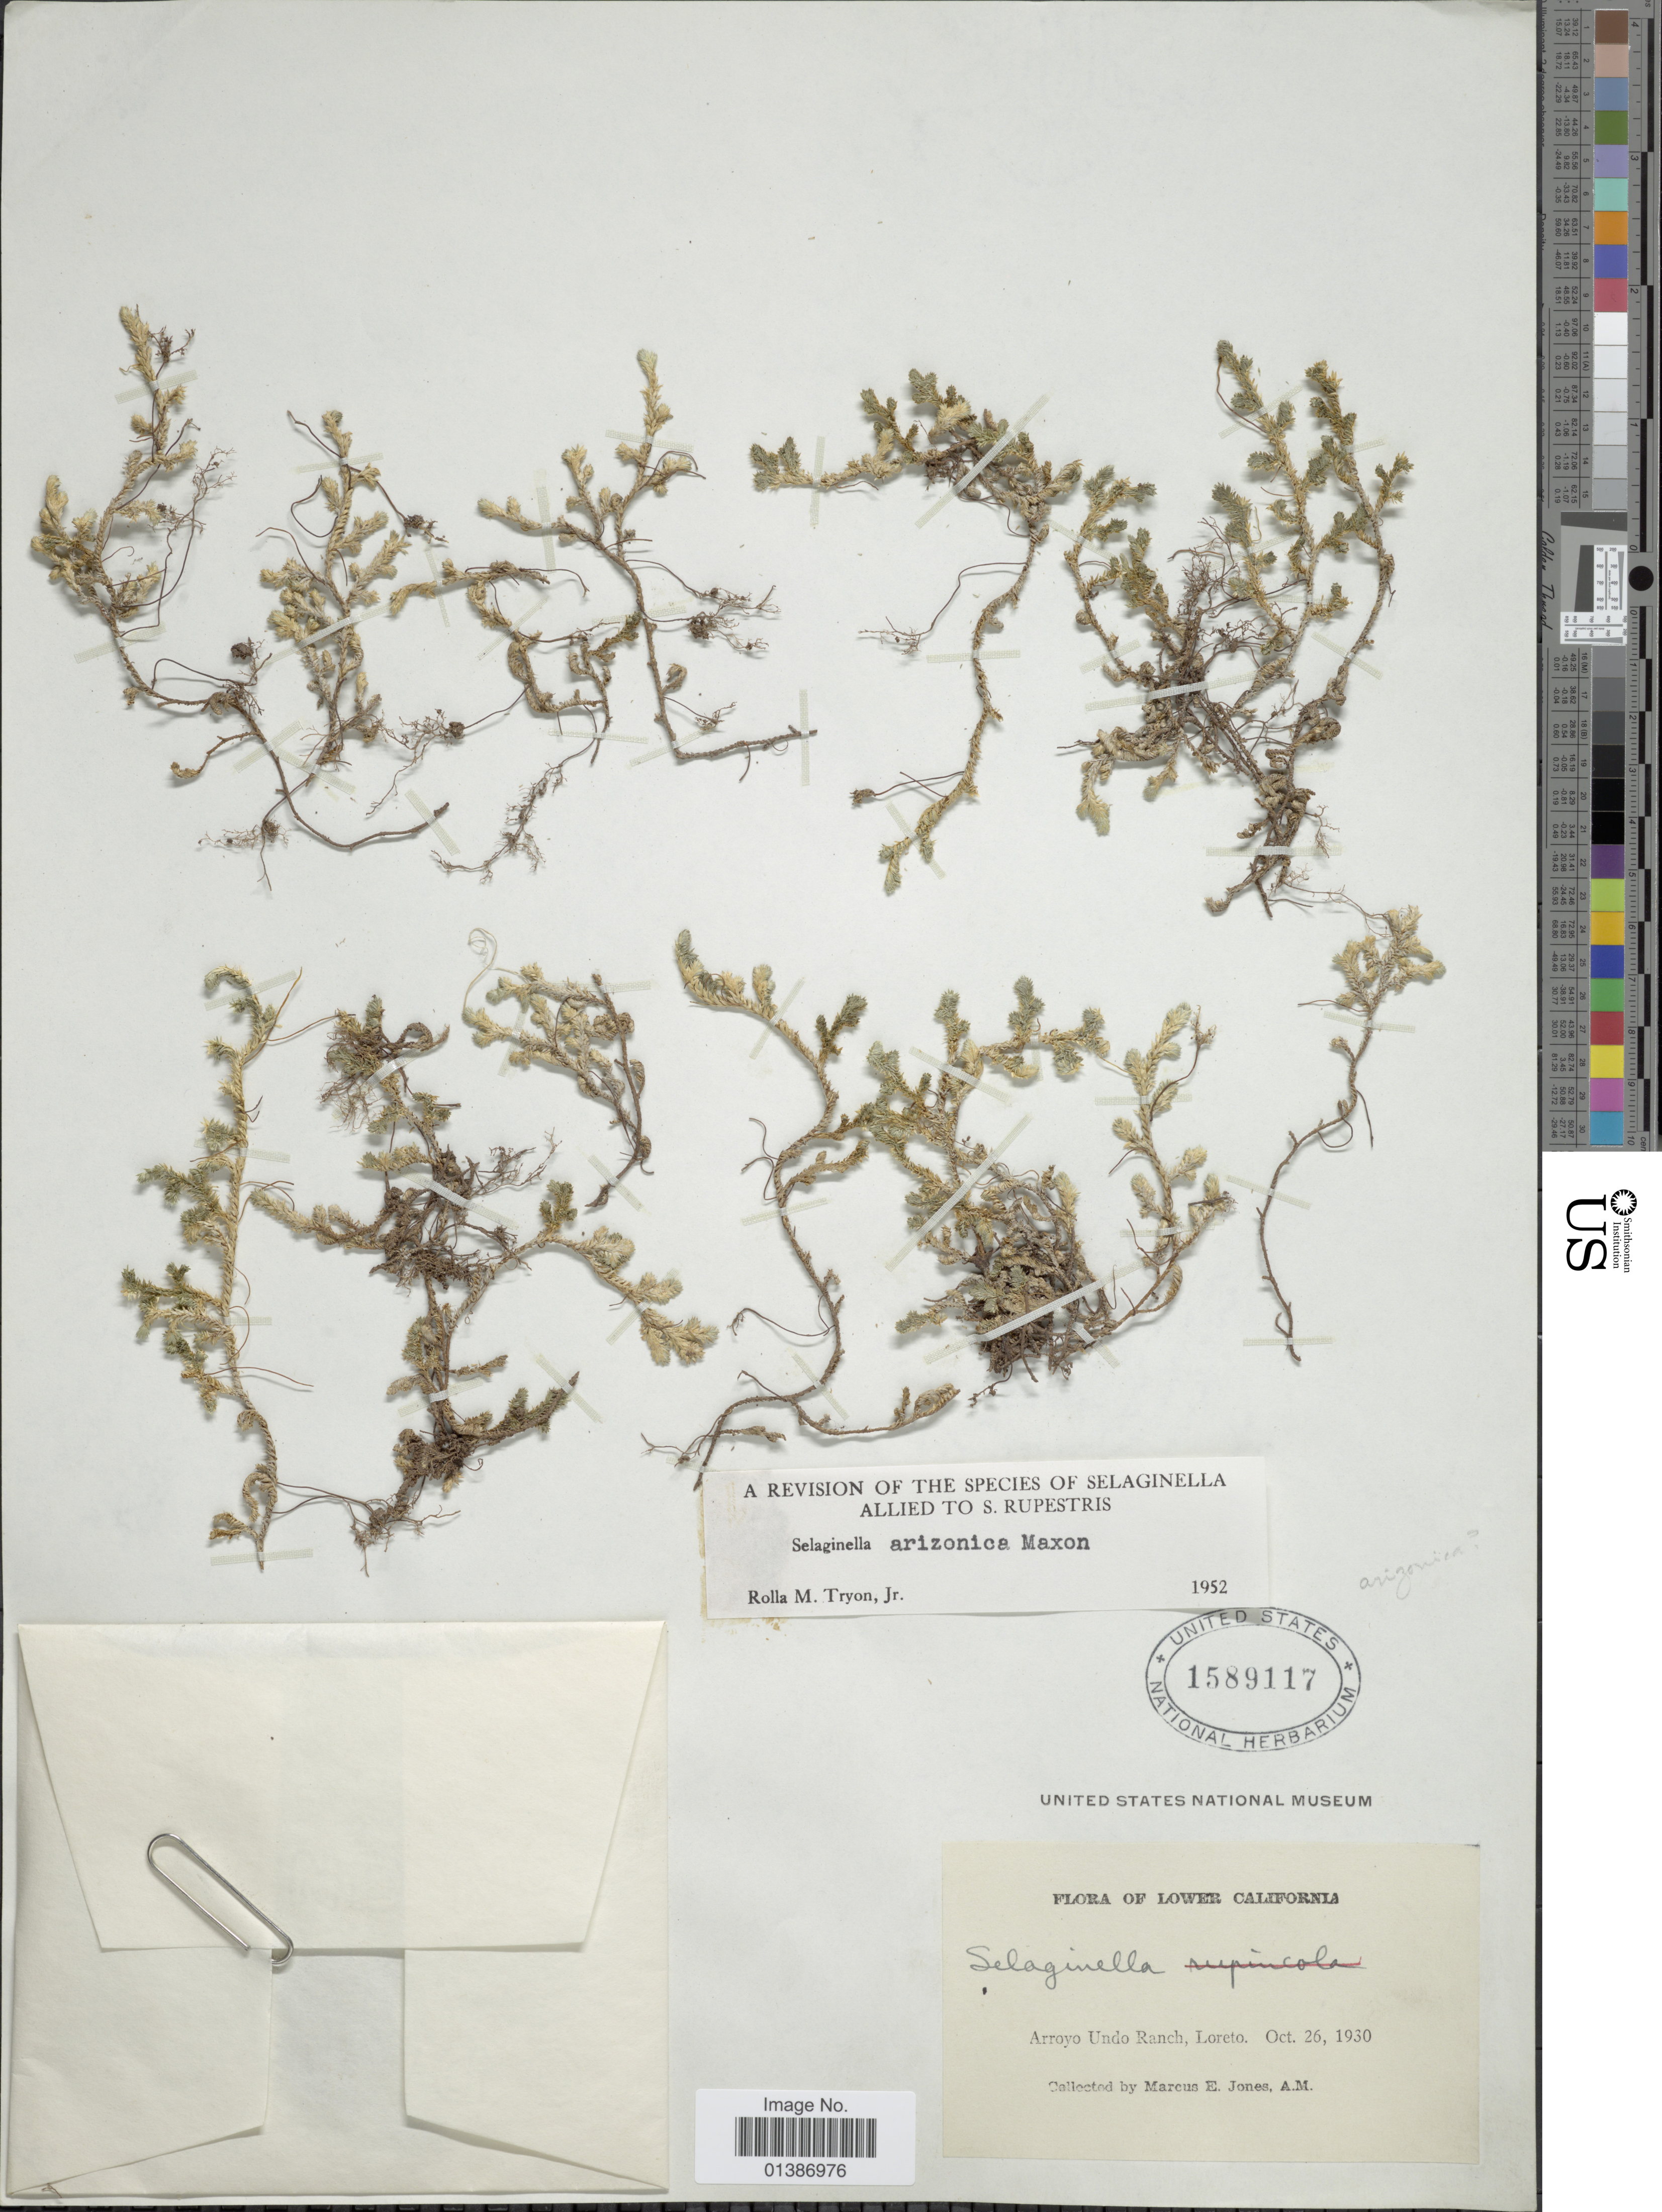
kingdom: Plantae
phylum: Tracheophyta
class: Lycopodiopsida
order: Selaginellales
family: Selaginellaceae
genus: Selaginella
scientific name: Selaginella arizonica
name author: Maxon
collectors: M. E. Jones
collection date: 1930-10-26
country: Mexico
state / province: Baja California Norte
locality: Lower California, arroyo Undo Ranch, Loreto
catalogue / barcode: US 1589117